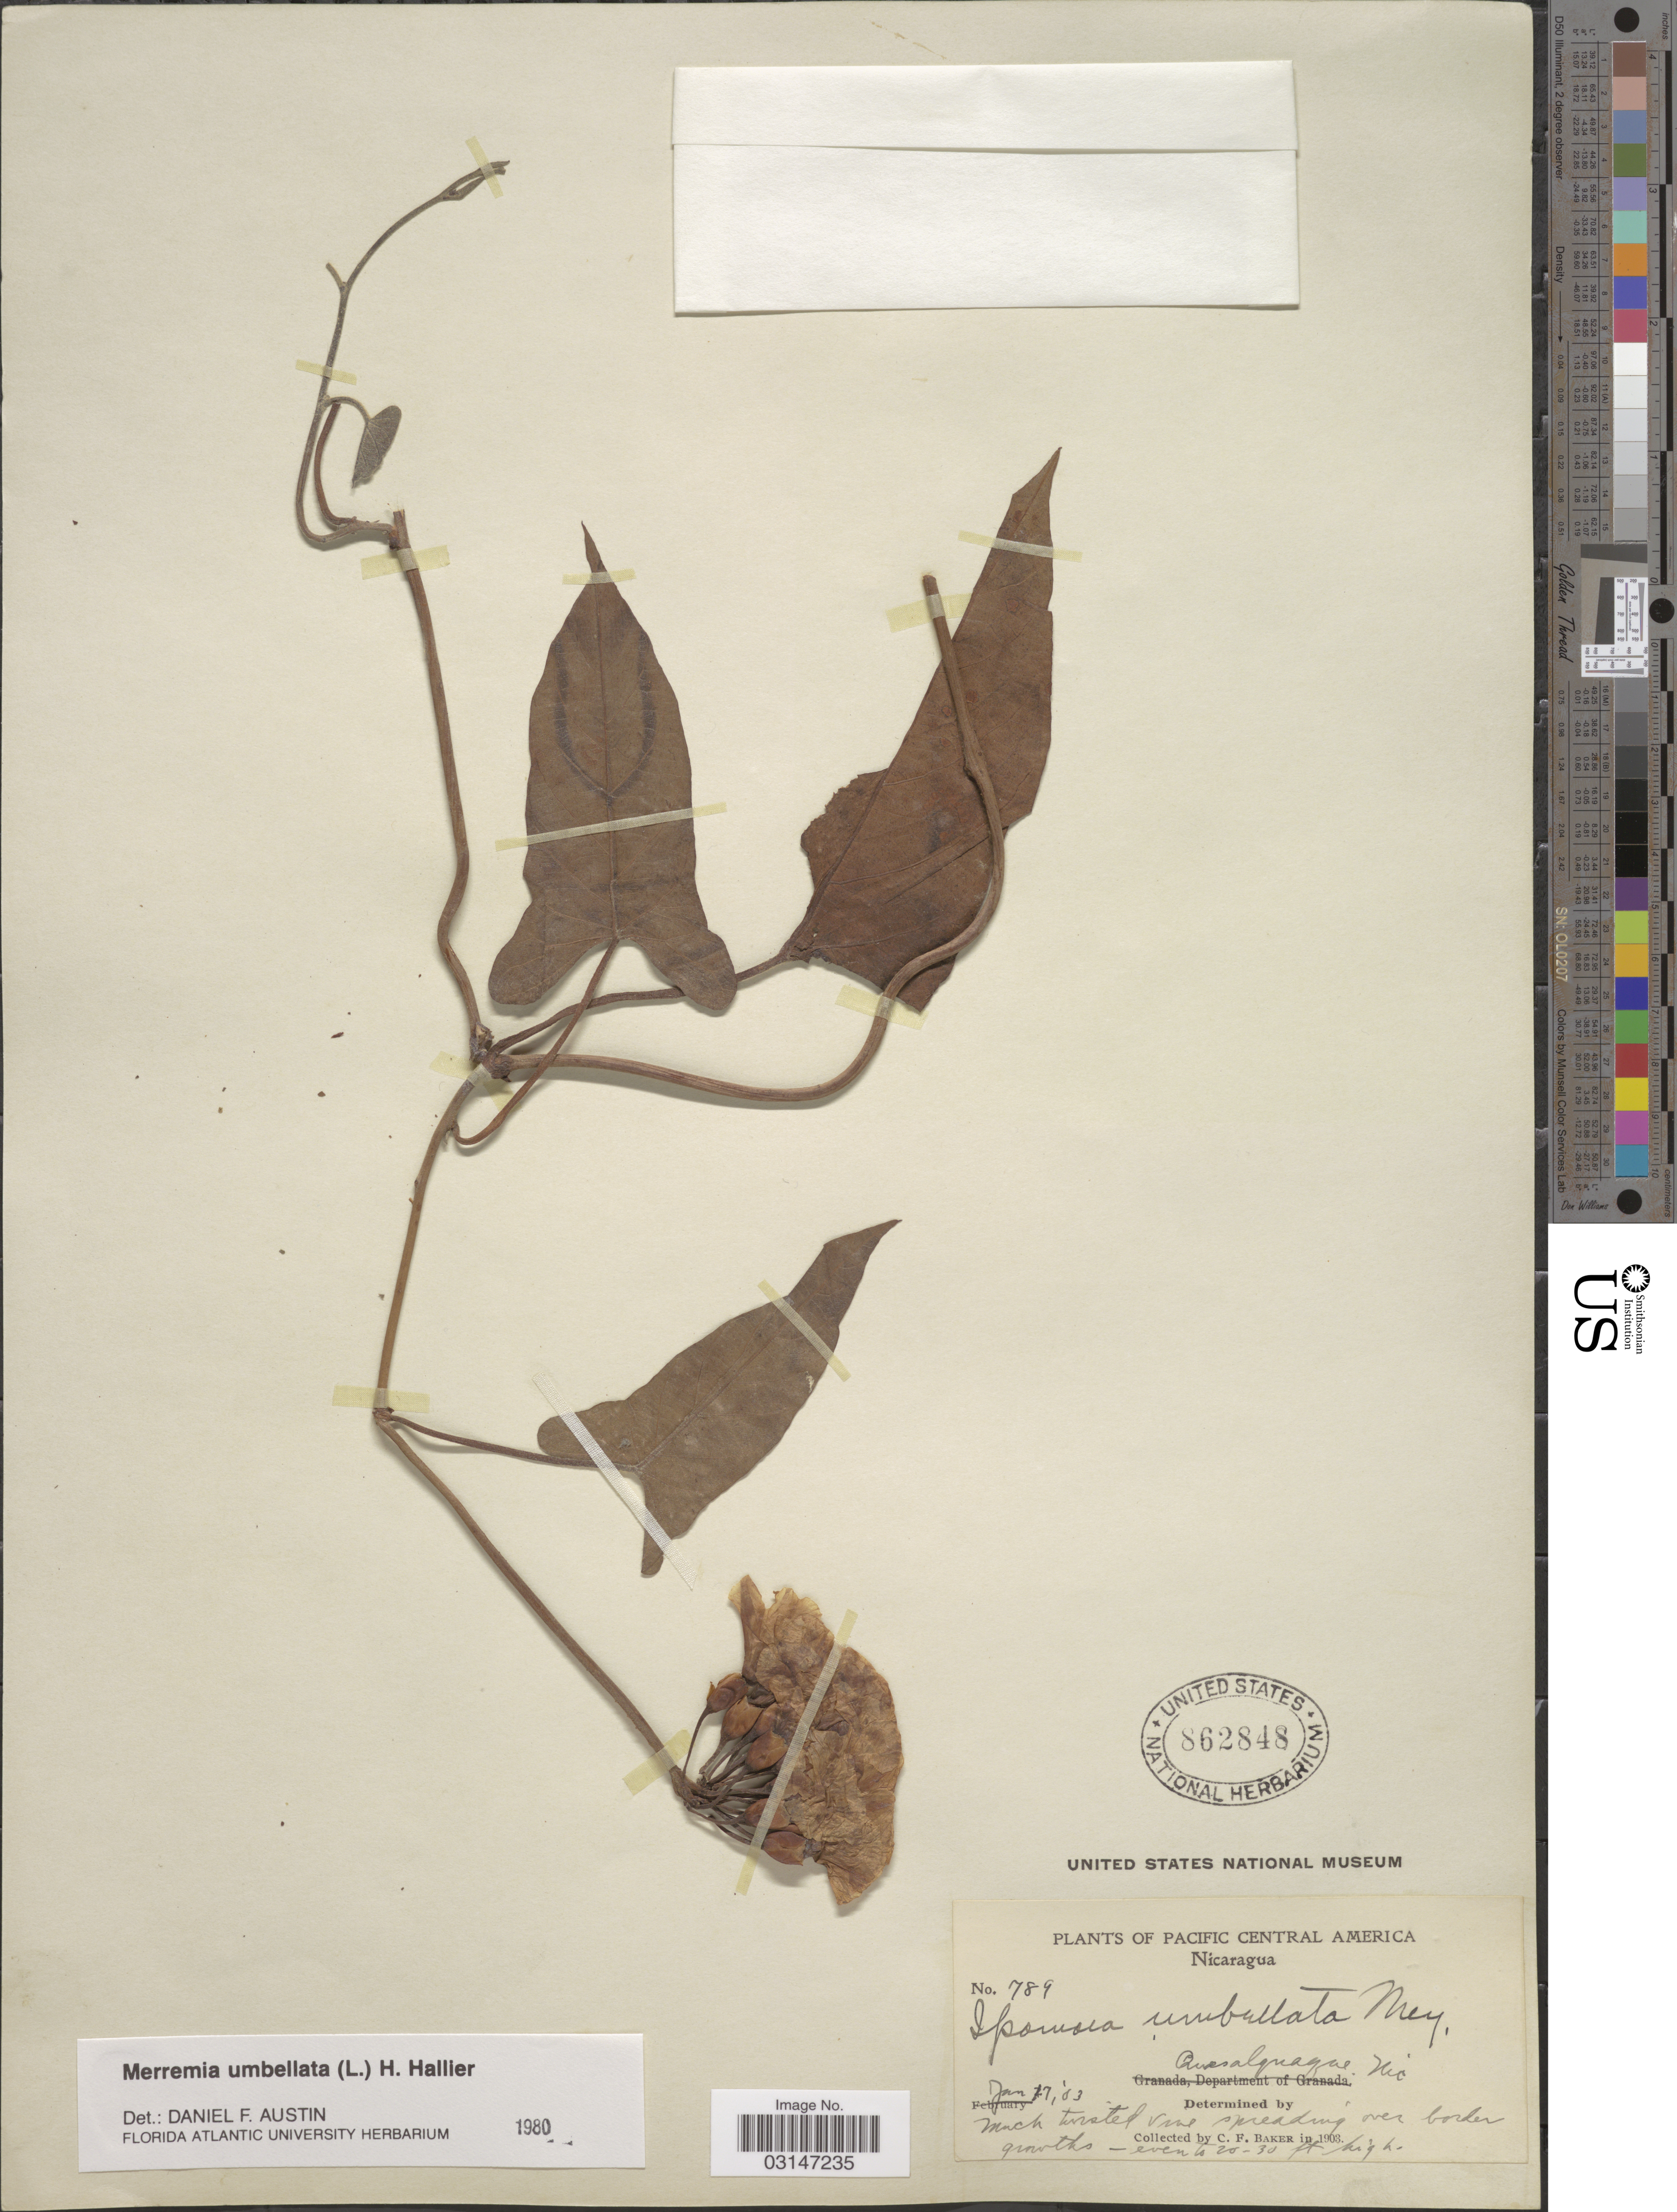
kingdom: Plantae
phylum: Tracheophyta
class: Magnoliopsida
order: Solanales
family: Convolvulaceae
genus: Camonea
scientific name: Camonea umbellata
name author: (L.) A. R. Simões & Staples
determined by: Strong, Mark T., (BOT), Smithsonian Institution - National Museum of Natural History (UNITED STATES)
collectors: C. F. Baker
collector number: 789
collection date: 1903-01-17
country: Nicaragua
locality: Pacific Central America, Quesalguaque.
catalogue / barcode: US 862848